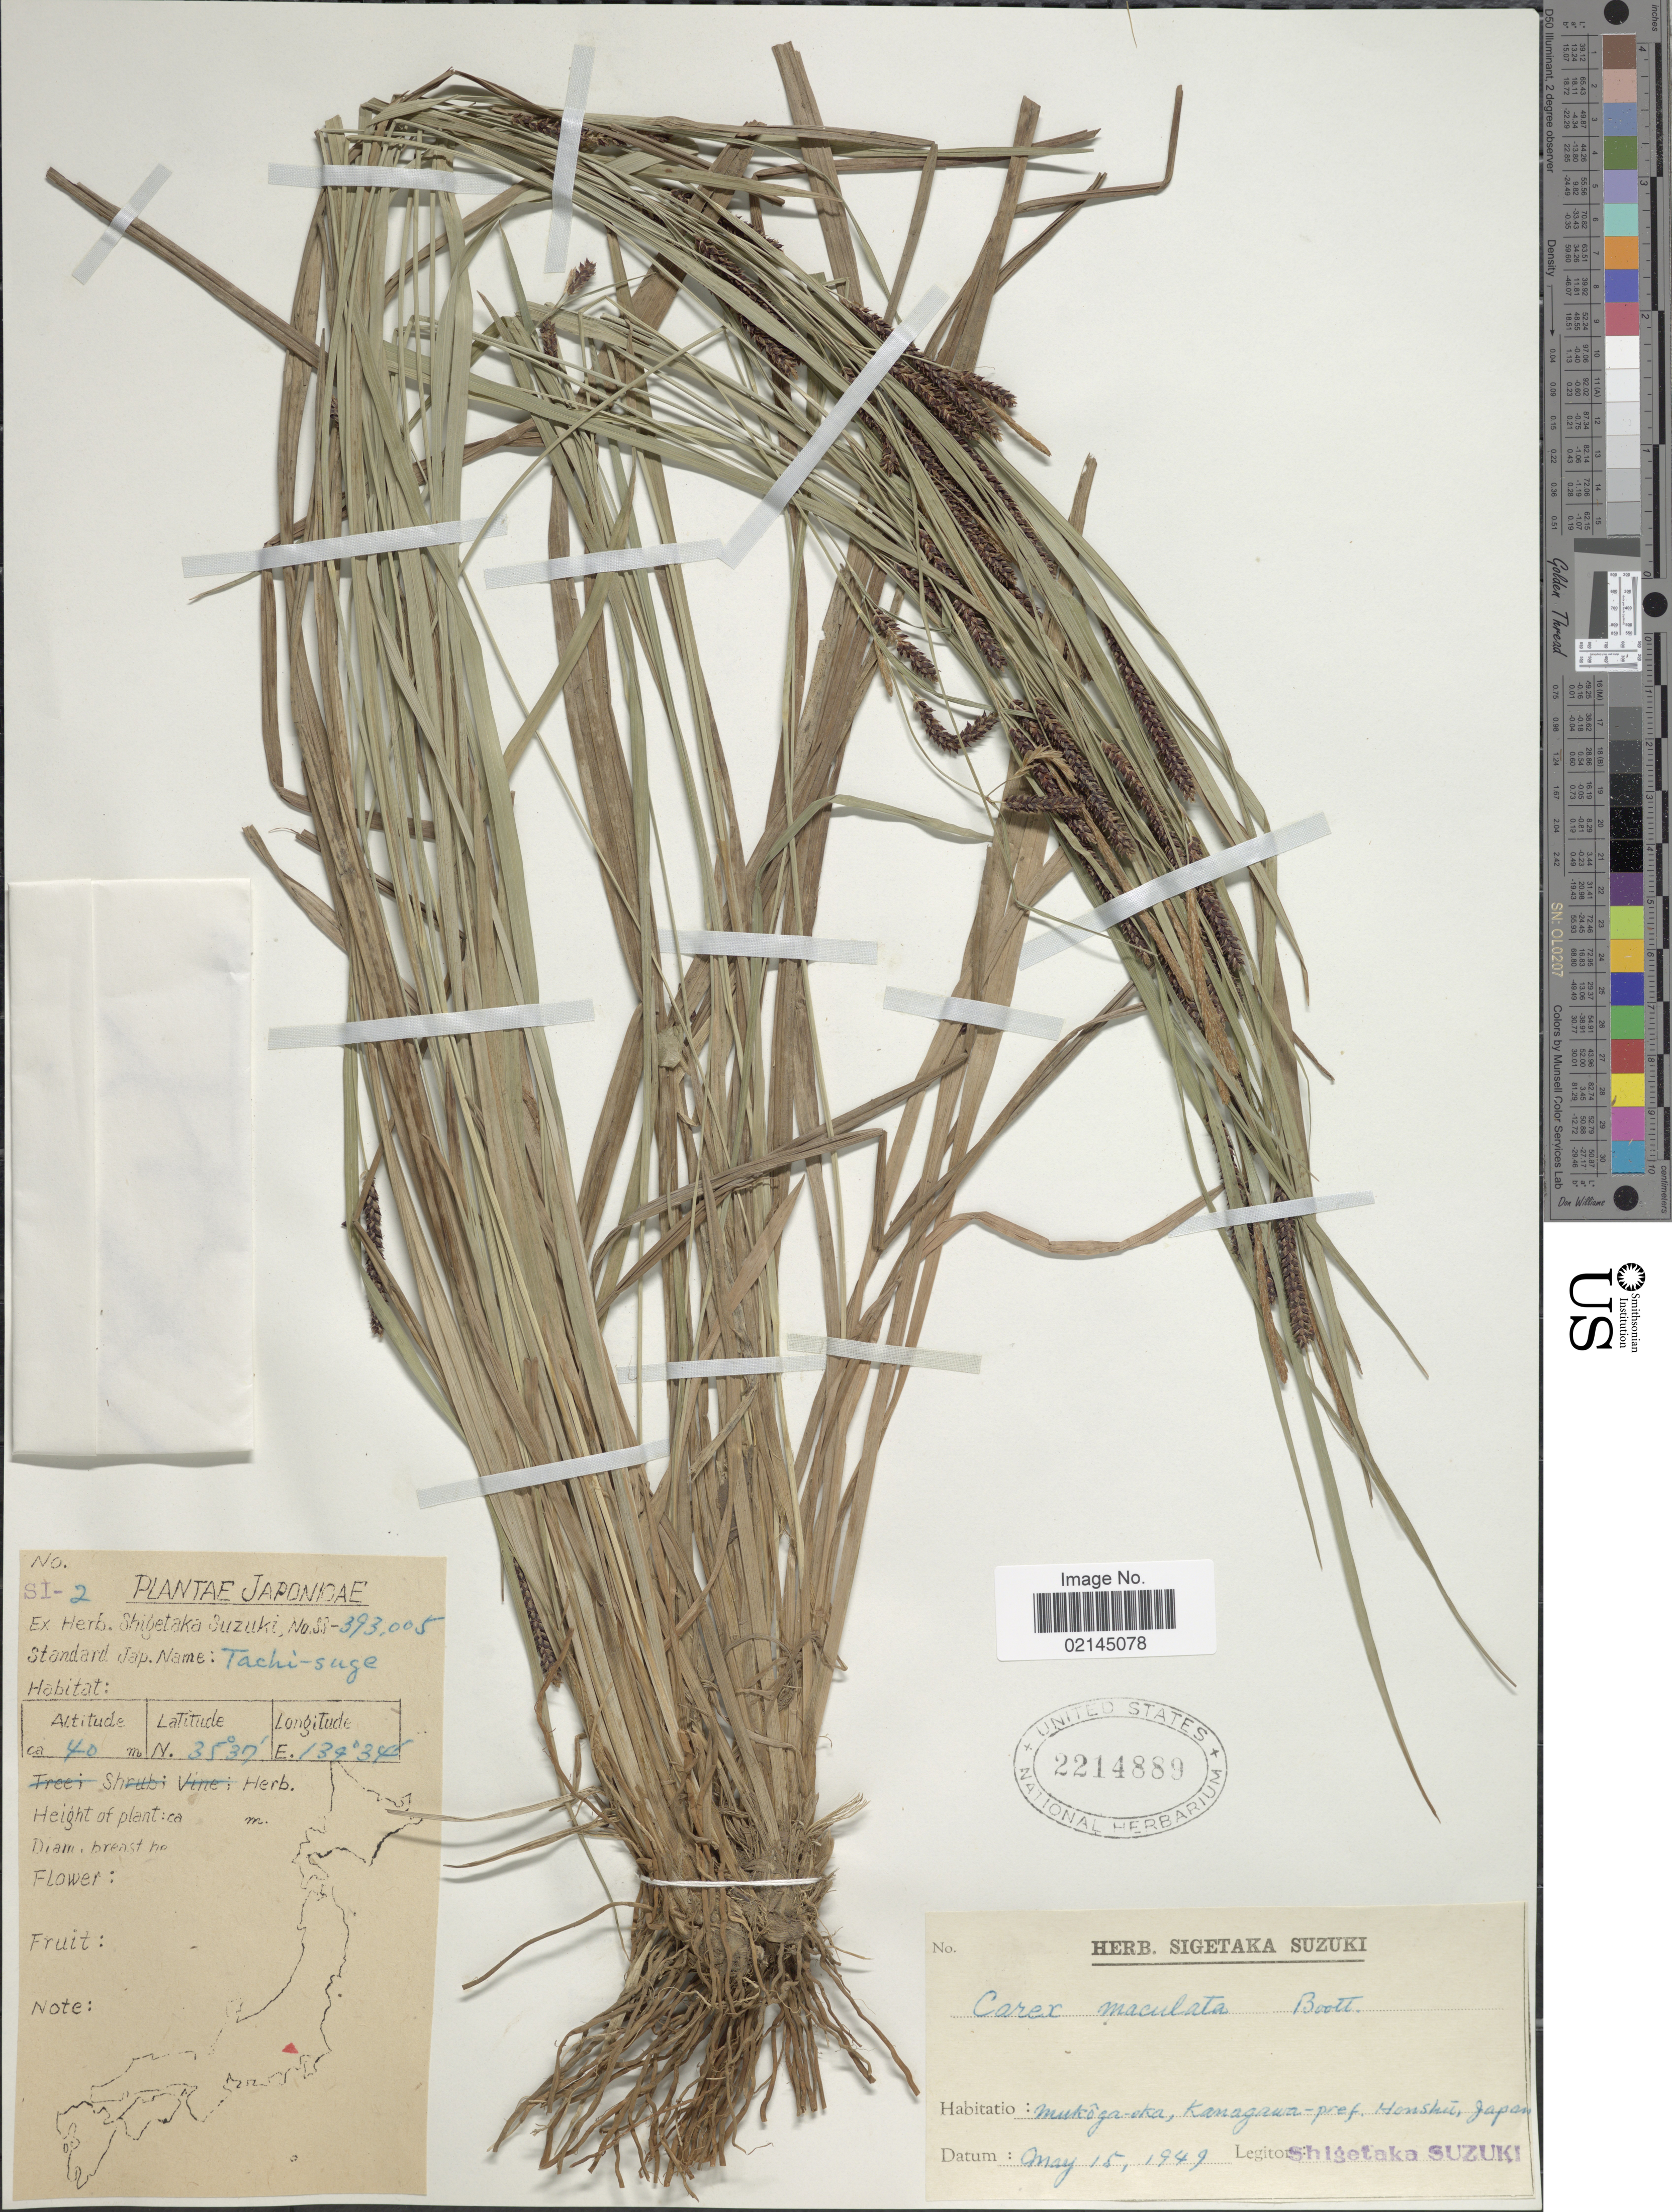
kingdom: Plantae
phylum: Tracheophyta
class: Liliopsida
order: Poales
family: Cyperaceae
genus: Carex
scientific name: Carex maculata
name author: Boott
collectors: S. Suzuki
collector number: SI-2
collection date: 1949-05-15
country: Japan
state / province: Kanagawa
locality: Mukoga-eka, Kanagawa-pref. Honshu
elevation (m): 40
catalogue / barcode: US 2214889